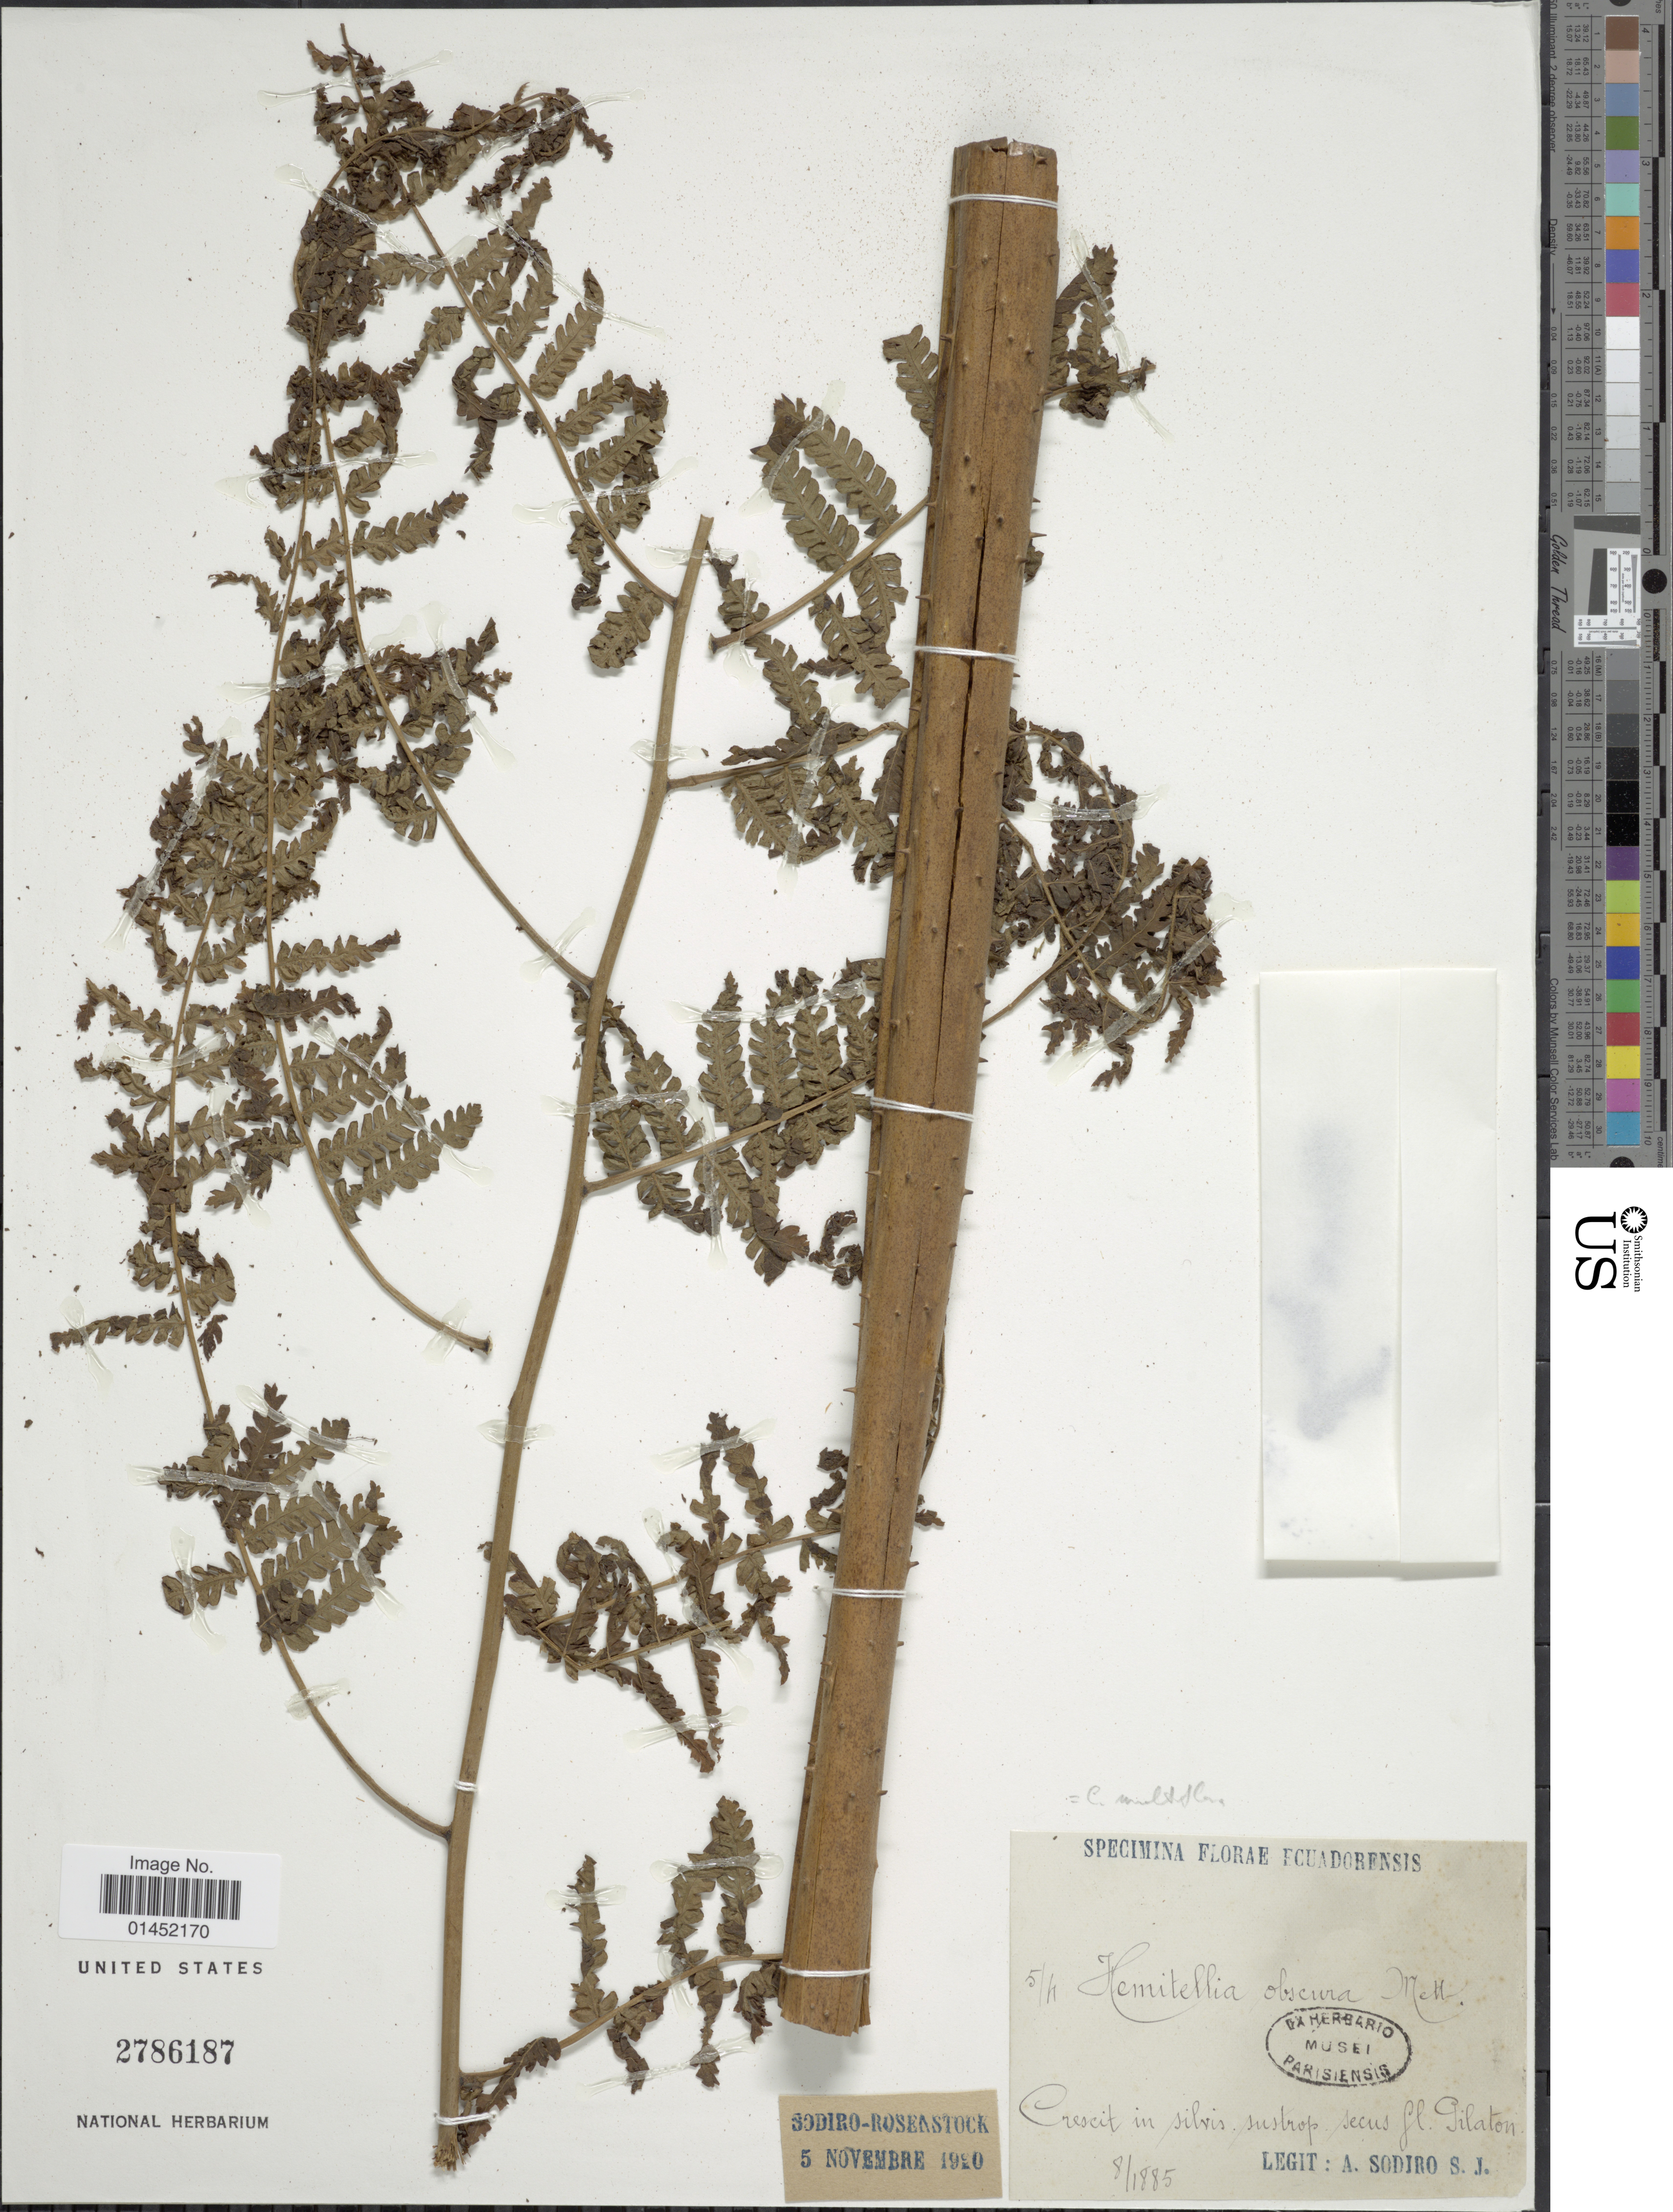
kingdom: Plantae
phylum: Tracheophyta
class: Polypodiopsida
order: Cyatheales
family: Cyatheaceae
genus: Cyathea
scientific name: Cyathea multiflora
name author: Sm.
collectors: S. Sodiro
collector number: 5*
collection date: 1885-08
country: Ecuador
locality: Crescit in silvis subtrop secus fl Pilaton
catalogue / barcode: US 2786187